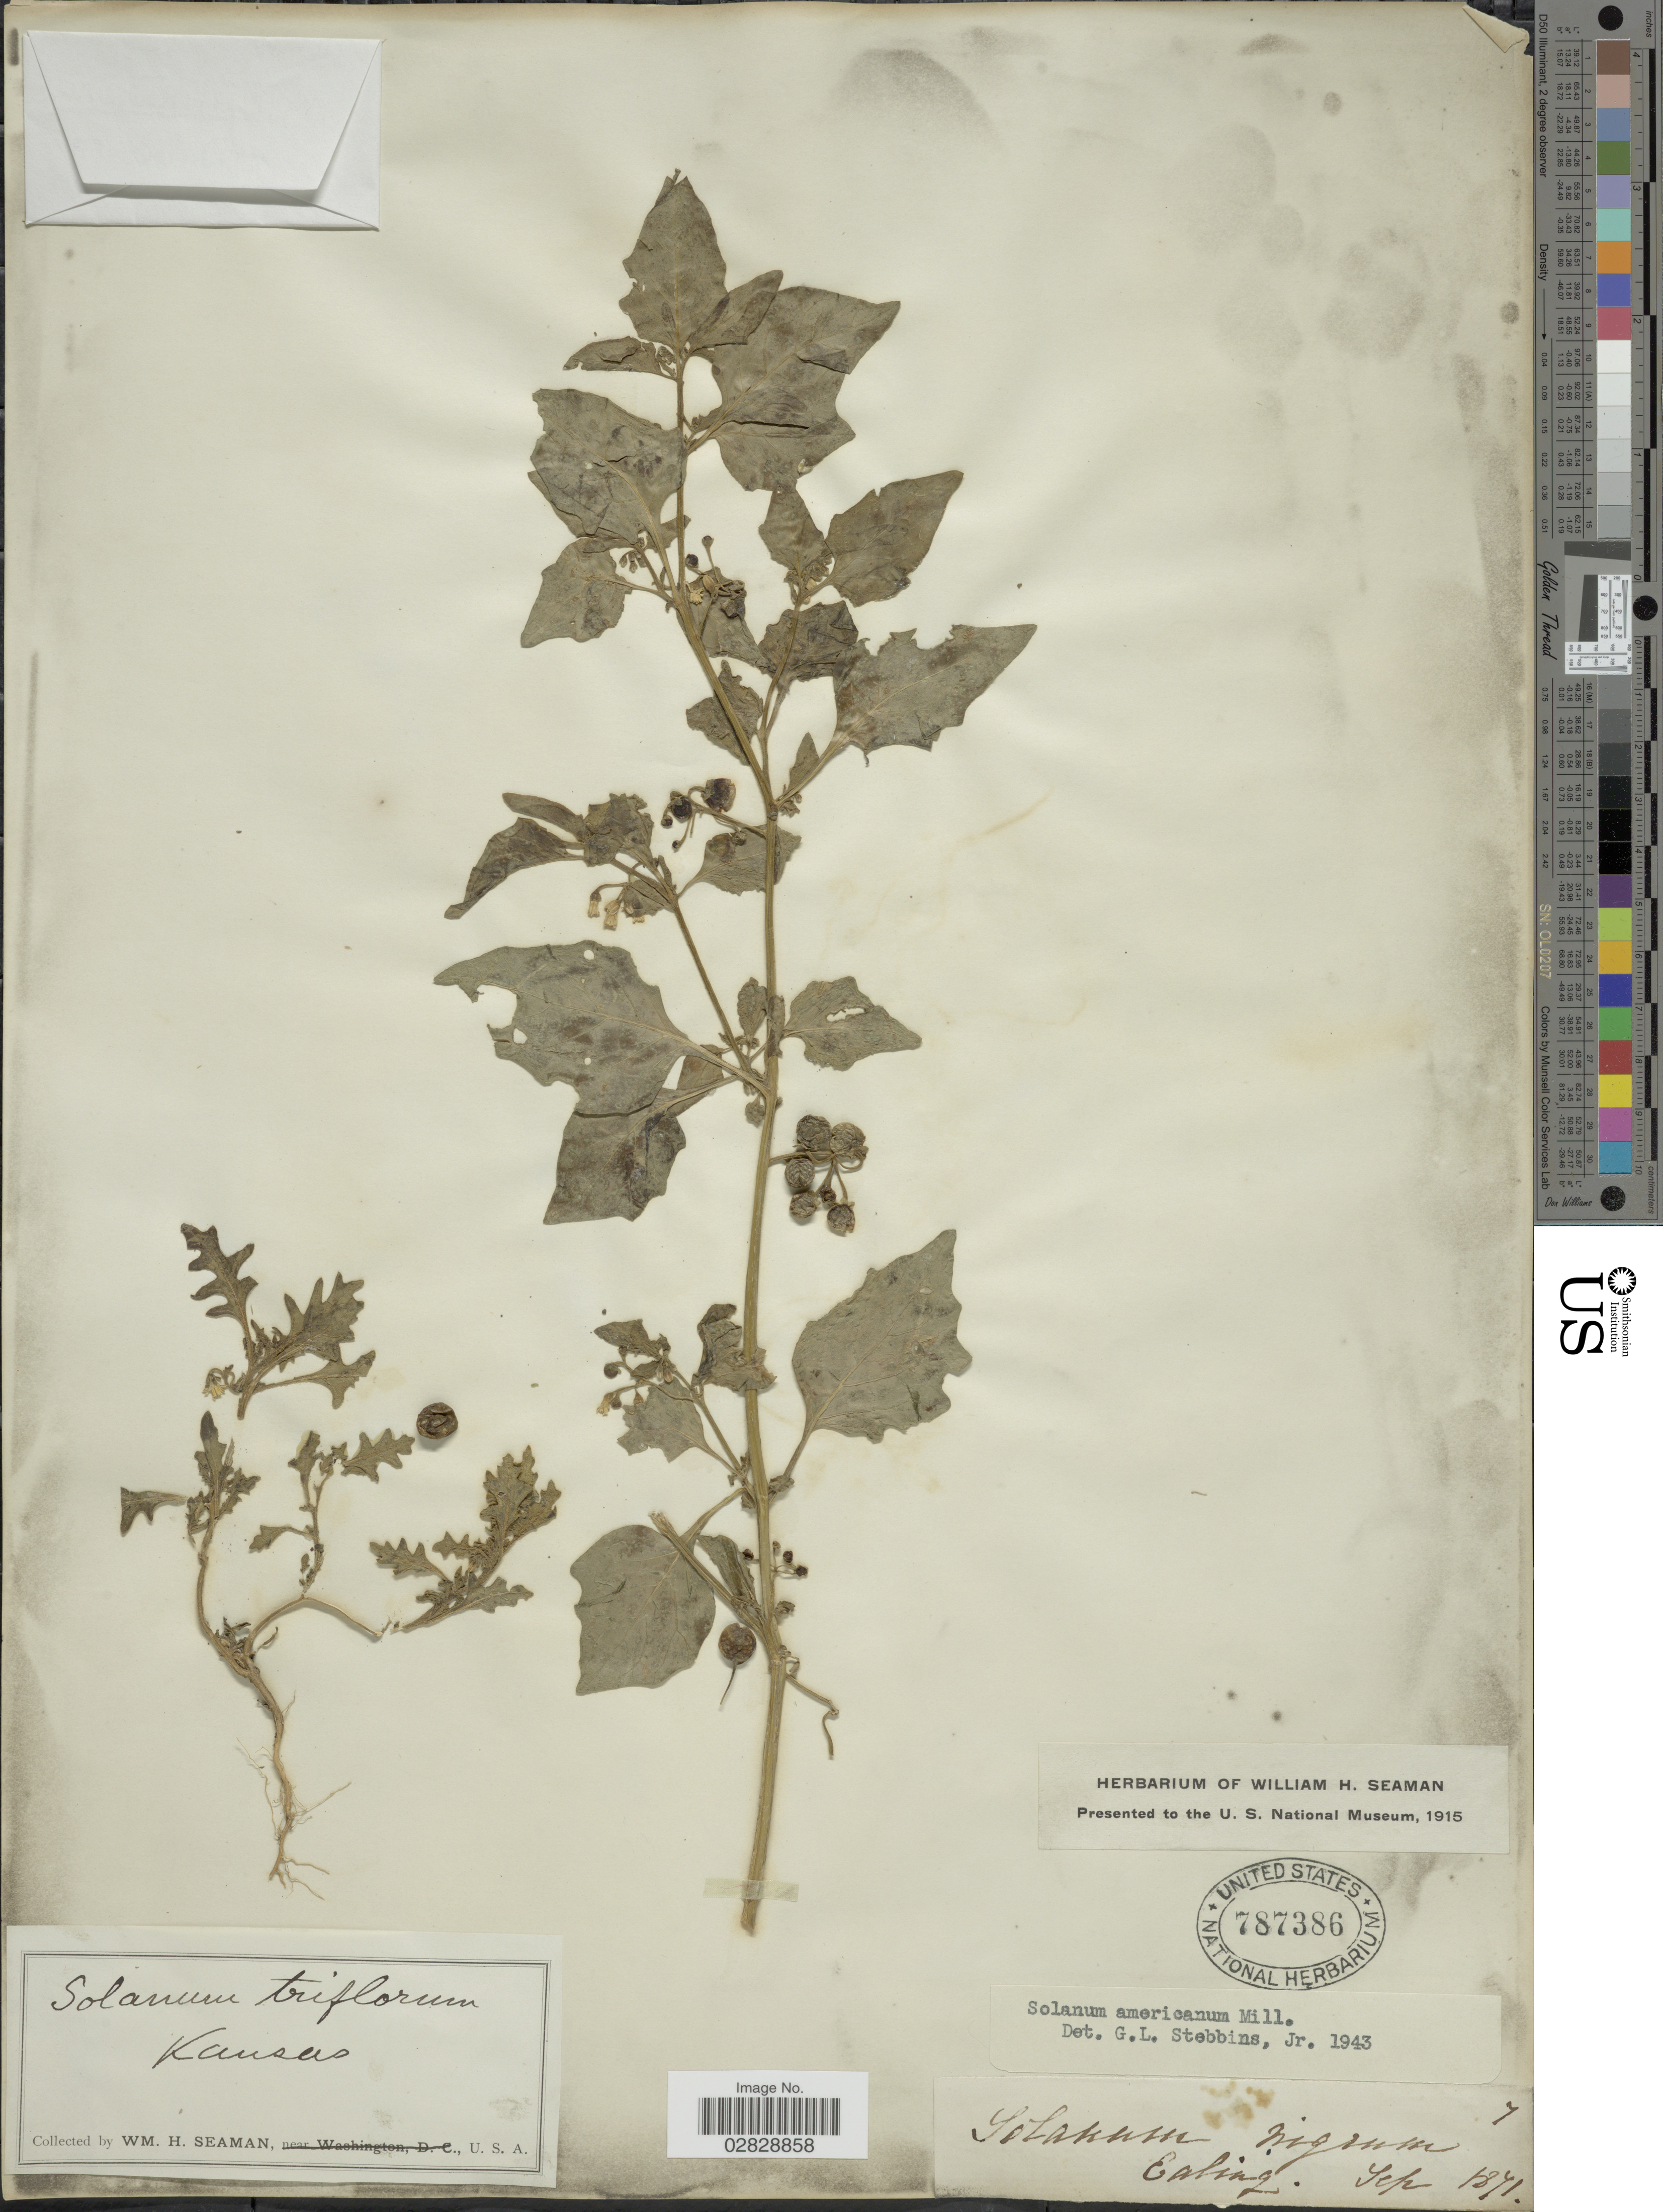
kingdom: Plantae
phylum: Tracheophyta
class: Magnoliopsida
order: Solanales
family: Solanaceae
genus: Solanum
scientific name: Solanum nigrum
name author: L.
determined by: Knapp, S. D.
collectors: W. Seaman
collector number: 7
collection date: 1871-09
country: United States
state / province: Kansas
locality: Ealing.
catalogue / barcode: US 787386